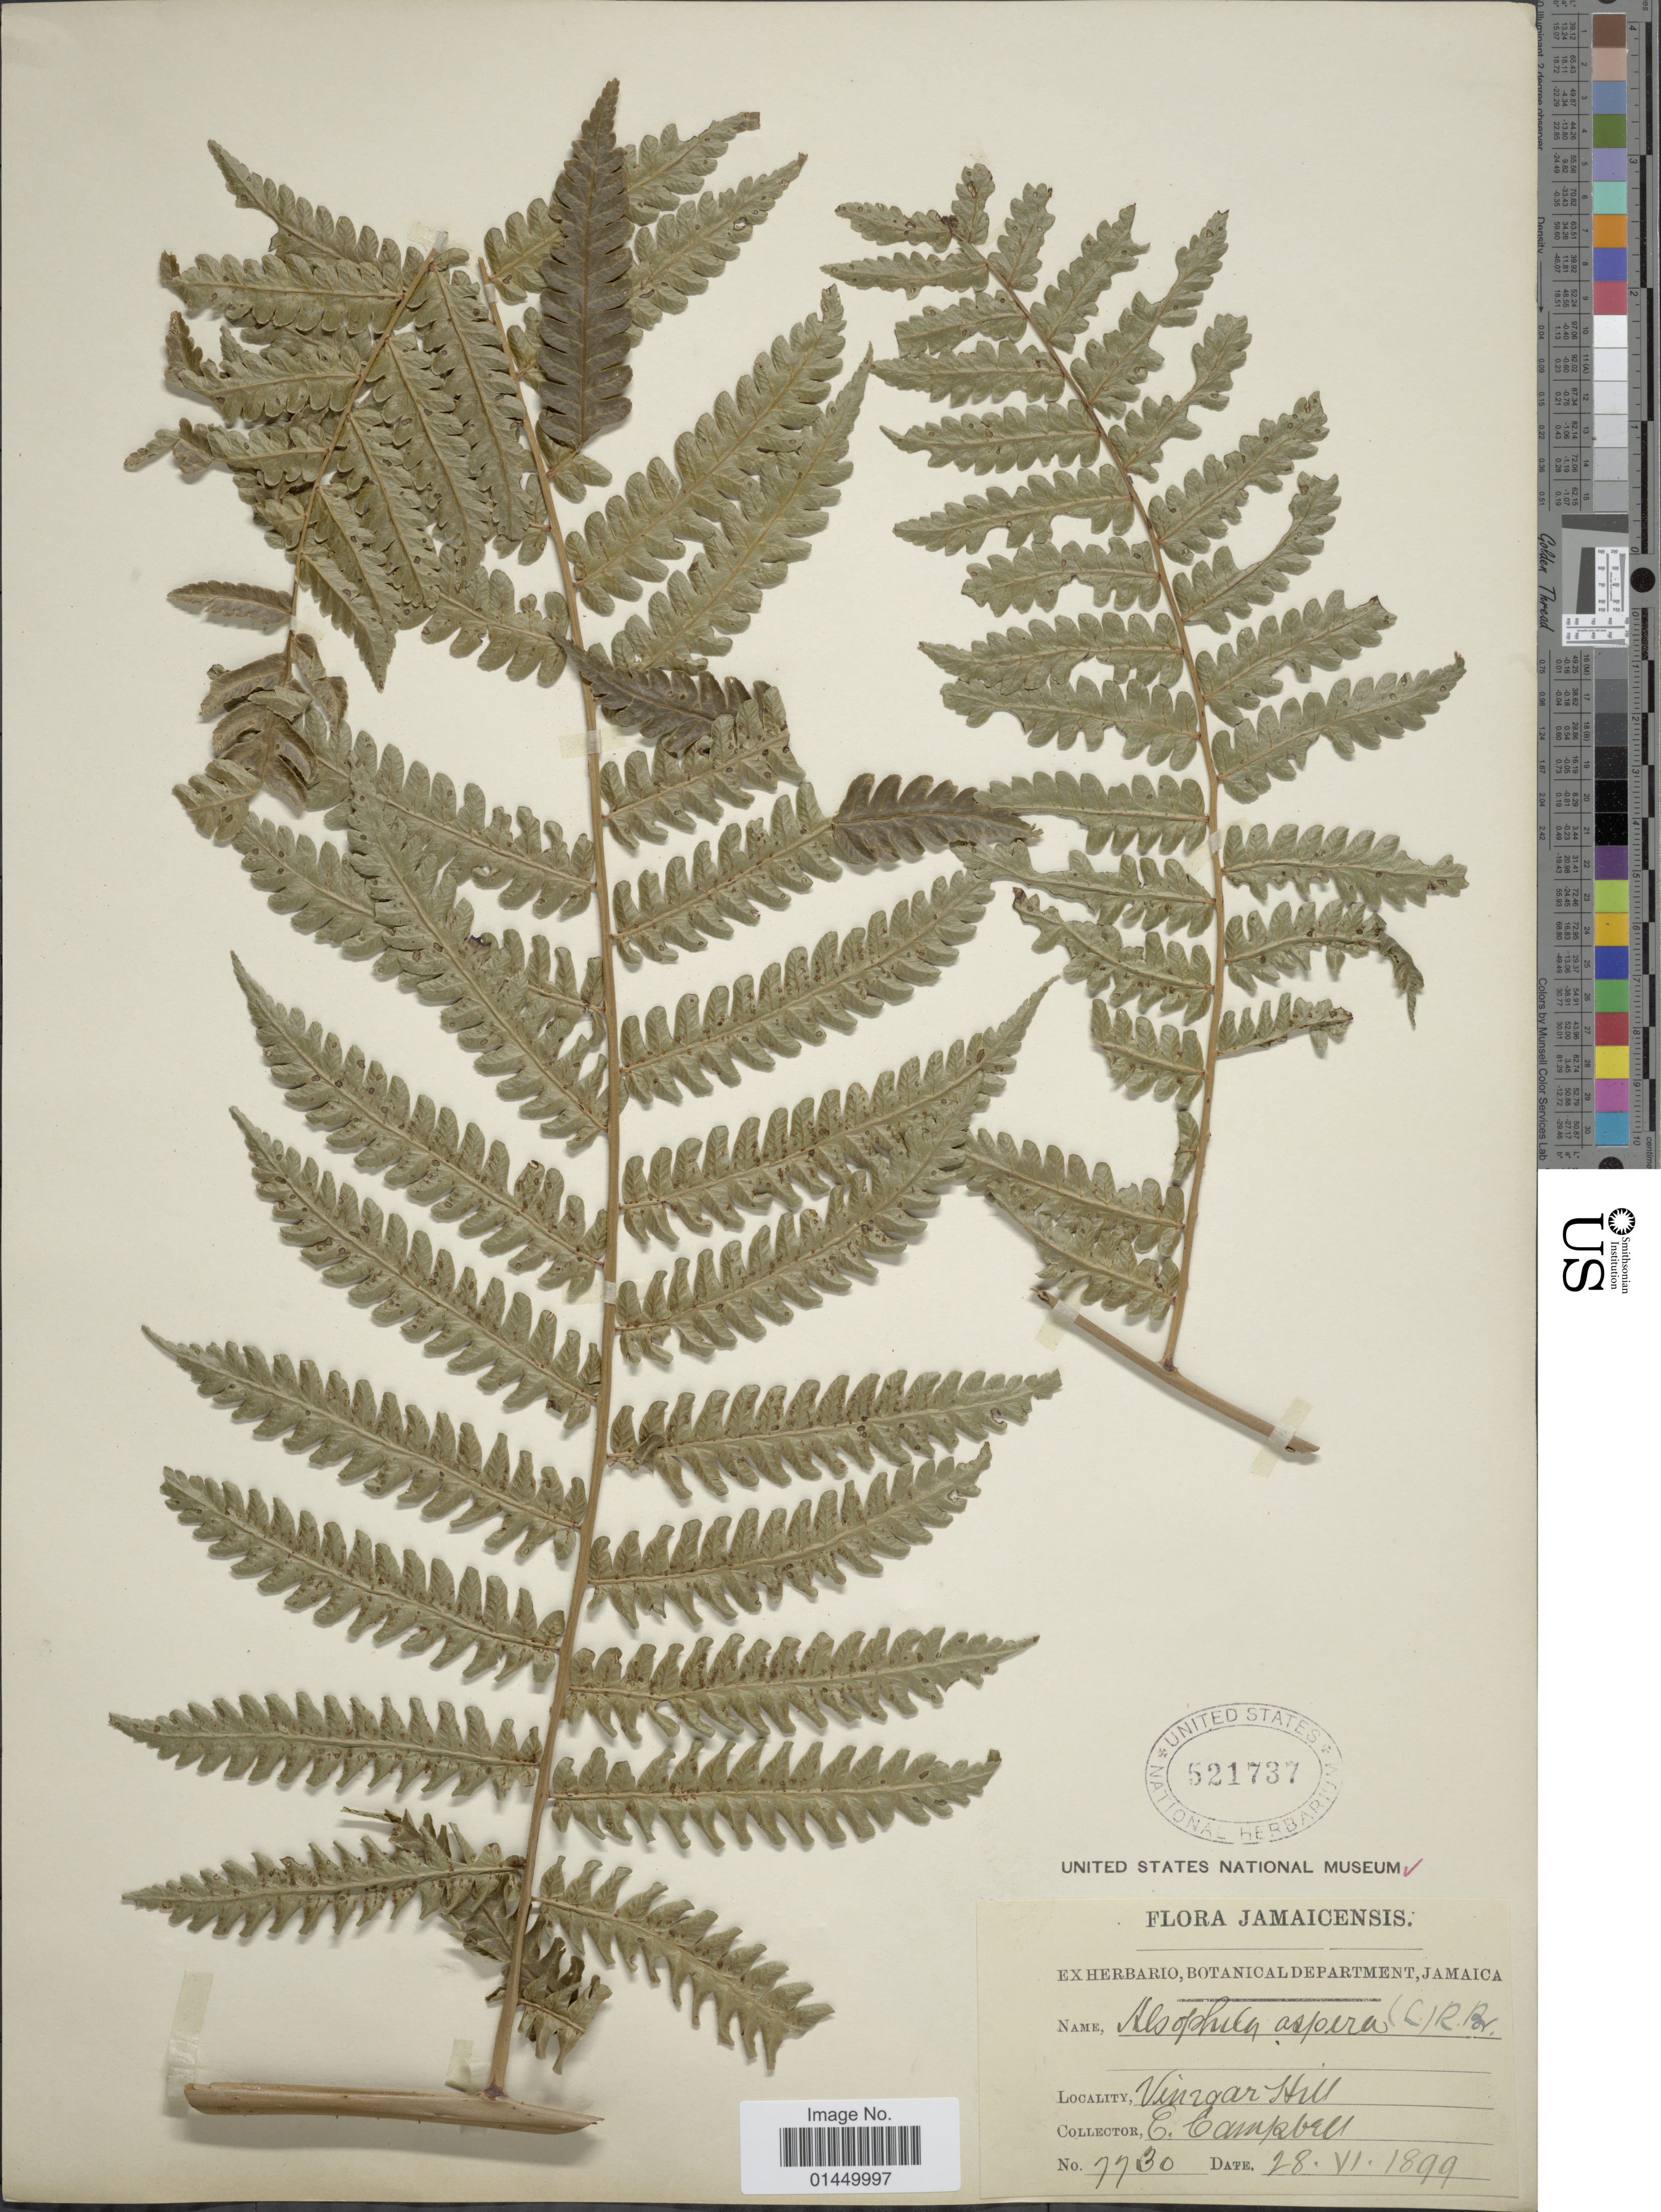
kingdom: Plantae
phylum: Tracheophyta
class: Polypodiopsida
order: Cyatheales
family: Cyatheaceae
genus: Cyathea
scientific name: Cyathea aspera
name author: (L.) Sw.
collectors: E. Campbell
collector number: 7730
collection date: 1899-06-28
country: Jamaica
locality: Vinegar Hill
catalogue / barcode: US 521737